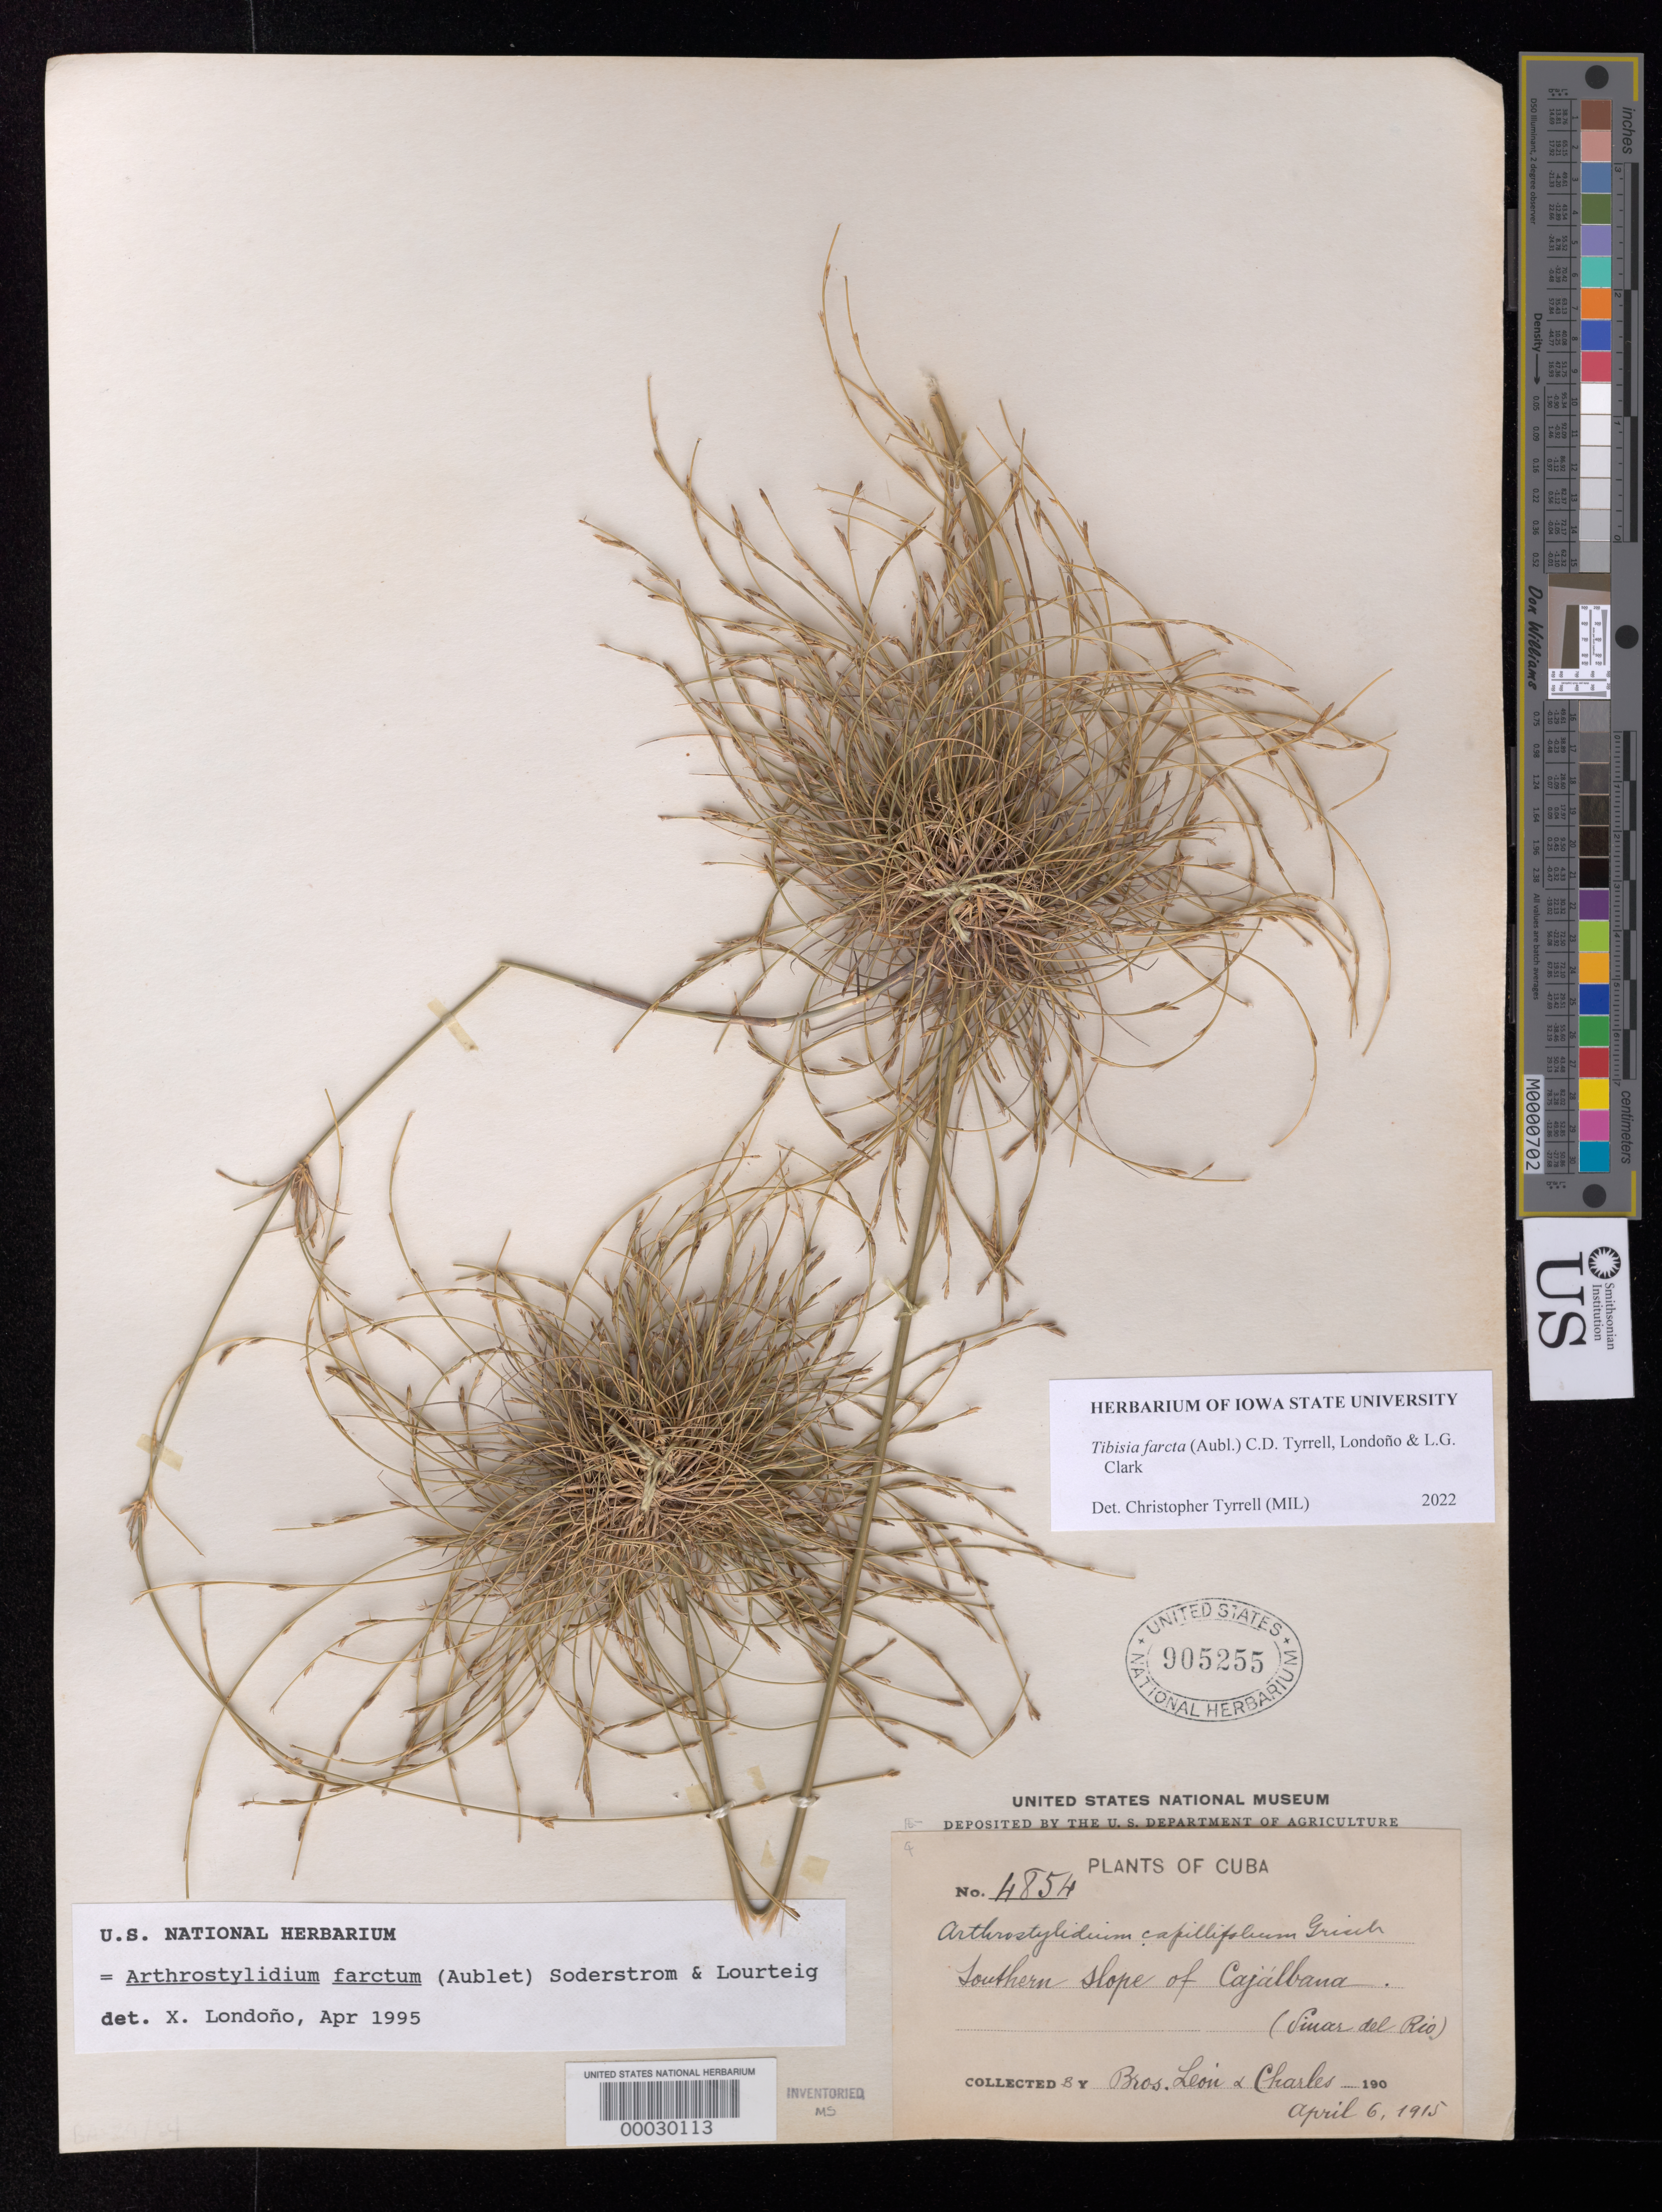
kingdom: Plantae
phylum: Tracheophyta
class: Liliopsida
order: Poales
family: Poaceae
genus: Tibisia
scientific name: Tibisia farcta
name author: (Aubl.) C.D. Tyrrell et al.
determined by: Tyrrell, Christopher D., (MIL), Milwaukee Public Museum (UNITED STATES)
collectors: Bro. León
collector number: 4854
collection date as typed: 06 Apr 1915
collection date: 1915-04-06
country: Cuba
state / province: Pinar del Río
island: Greater Antilles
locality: Cajalbana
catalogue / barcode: US 905255